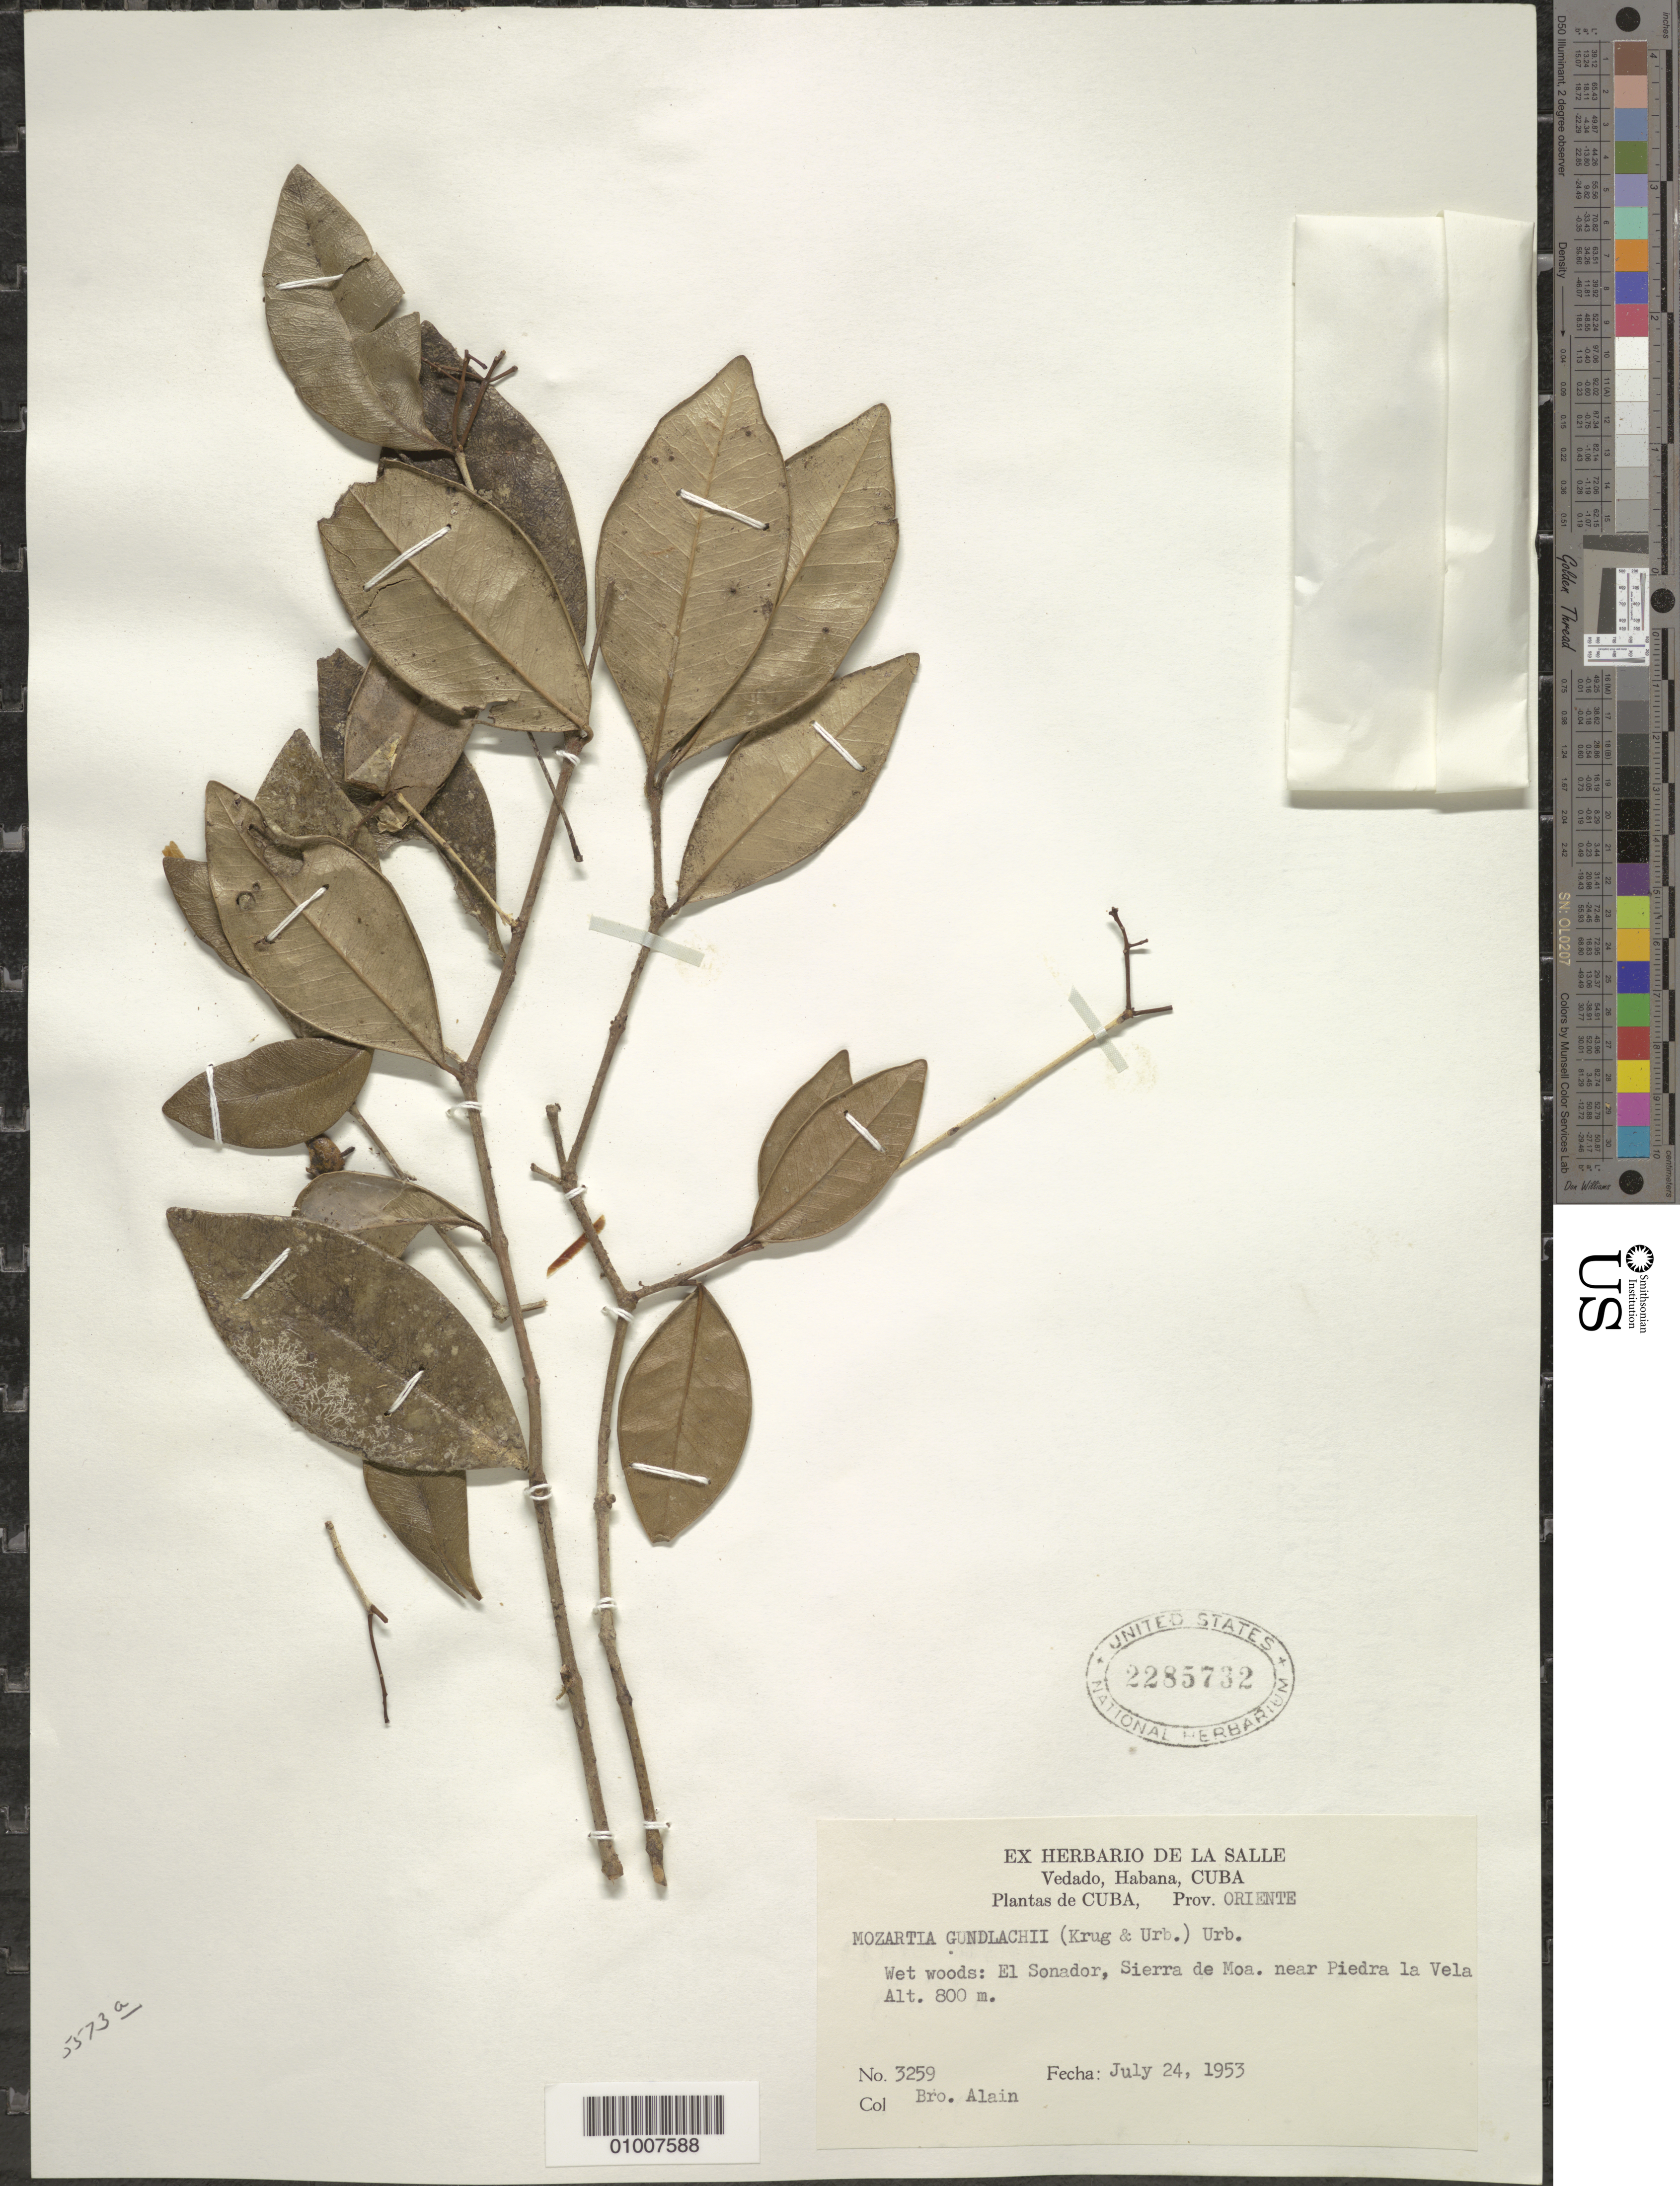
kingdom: Plantae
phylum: Tracheophyta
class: Magnoliopsida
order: Myrtales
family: Myrtaceae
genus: Myrcia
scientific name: Myrcia gundlachii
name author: Krug & Urb.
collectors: A. H. Liogier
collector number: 3259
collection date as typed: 24 Jul 1953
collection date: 1953-07-24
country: Cuba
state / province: Holguín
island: Cuba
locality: El Sonador, Sierra de Moa; near Piedra la Vela [Oriente]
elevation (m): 800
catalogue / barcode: US 2285732